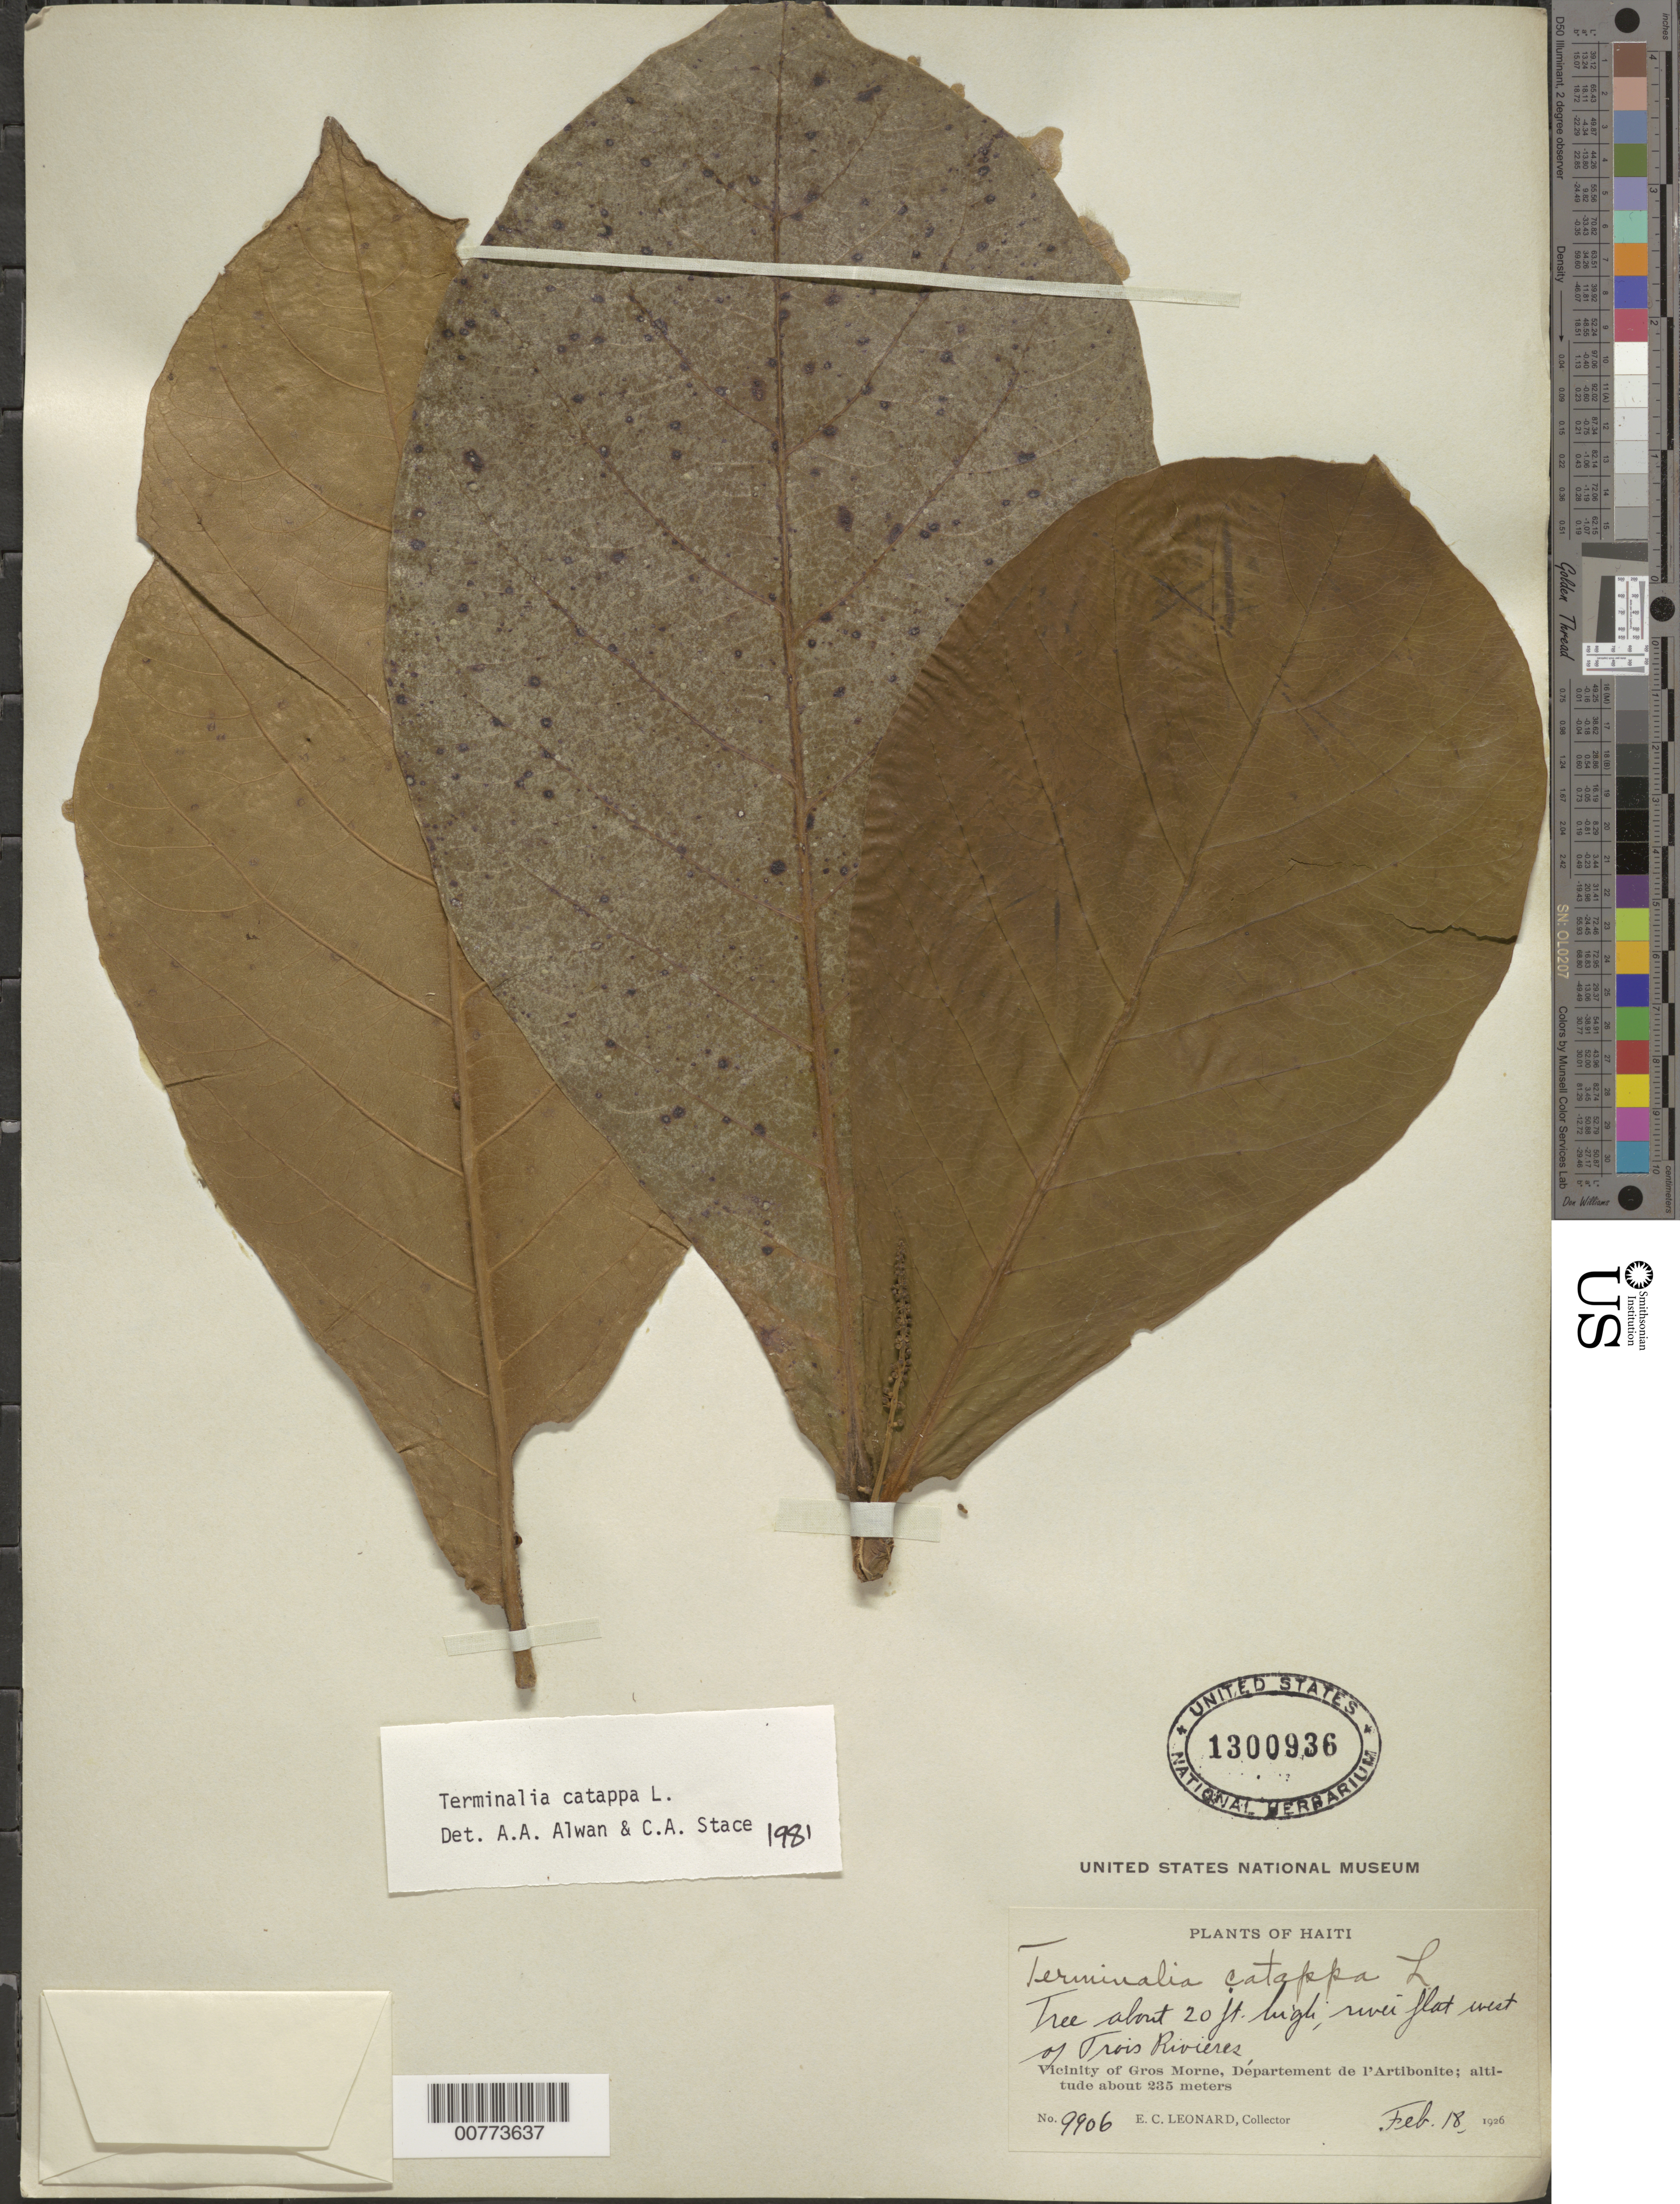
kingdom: Plantae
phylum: Tracheophyta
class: Magnoliopsida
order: Myrtales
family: Combretaceae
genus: Terminalia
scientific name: Terminalia catappa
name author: L.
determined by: Alwan, A. R.; Stace, C. A.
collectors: E. C. Leonard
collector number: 9906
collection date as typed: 18 Feb 1926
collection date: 1926-02-18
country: Haiti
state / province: Artibonite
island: Hispaniola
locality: Vicinity of Gros Morne, west of Trois Rivières.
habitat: River flat.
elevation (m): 235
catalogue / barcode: US 1300936